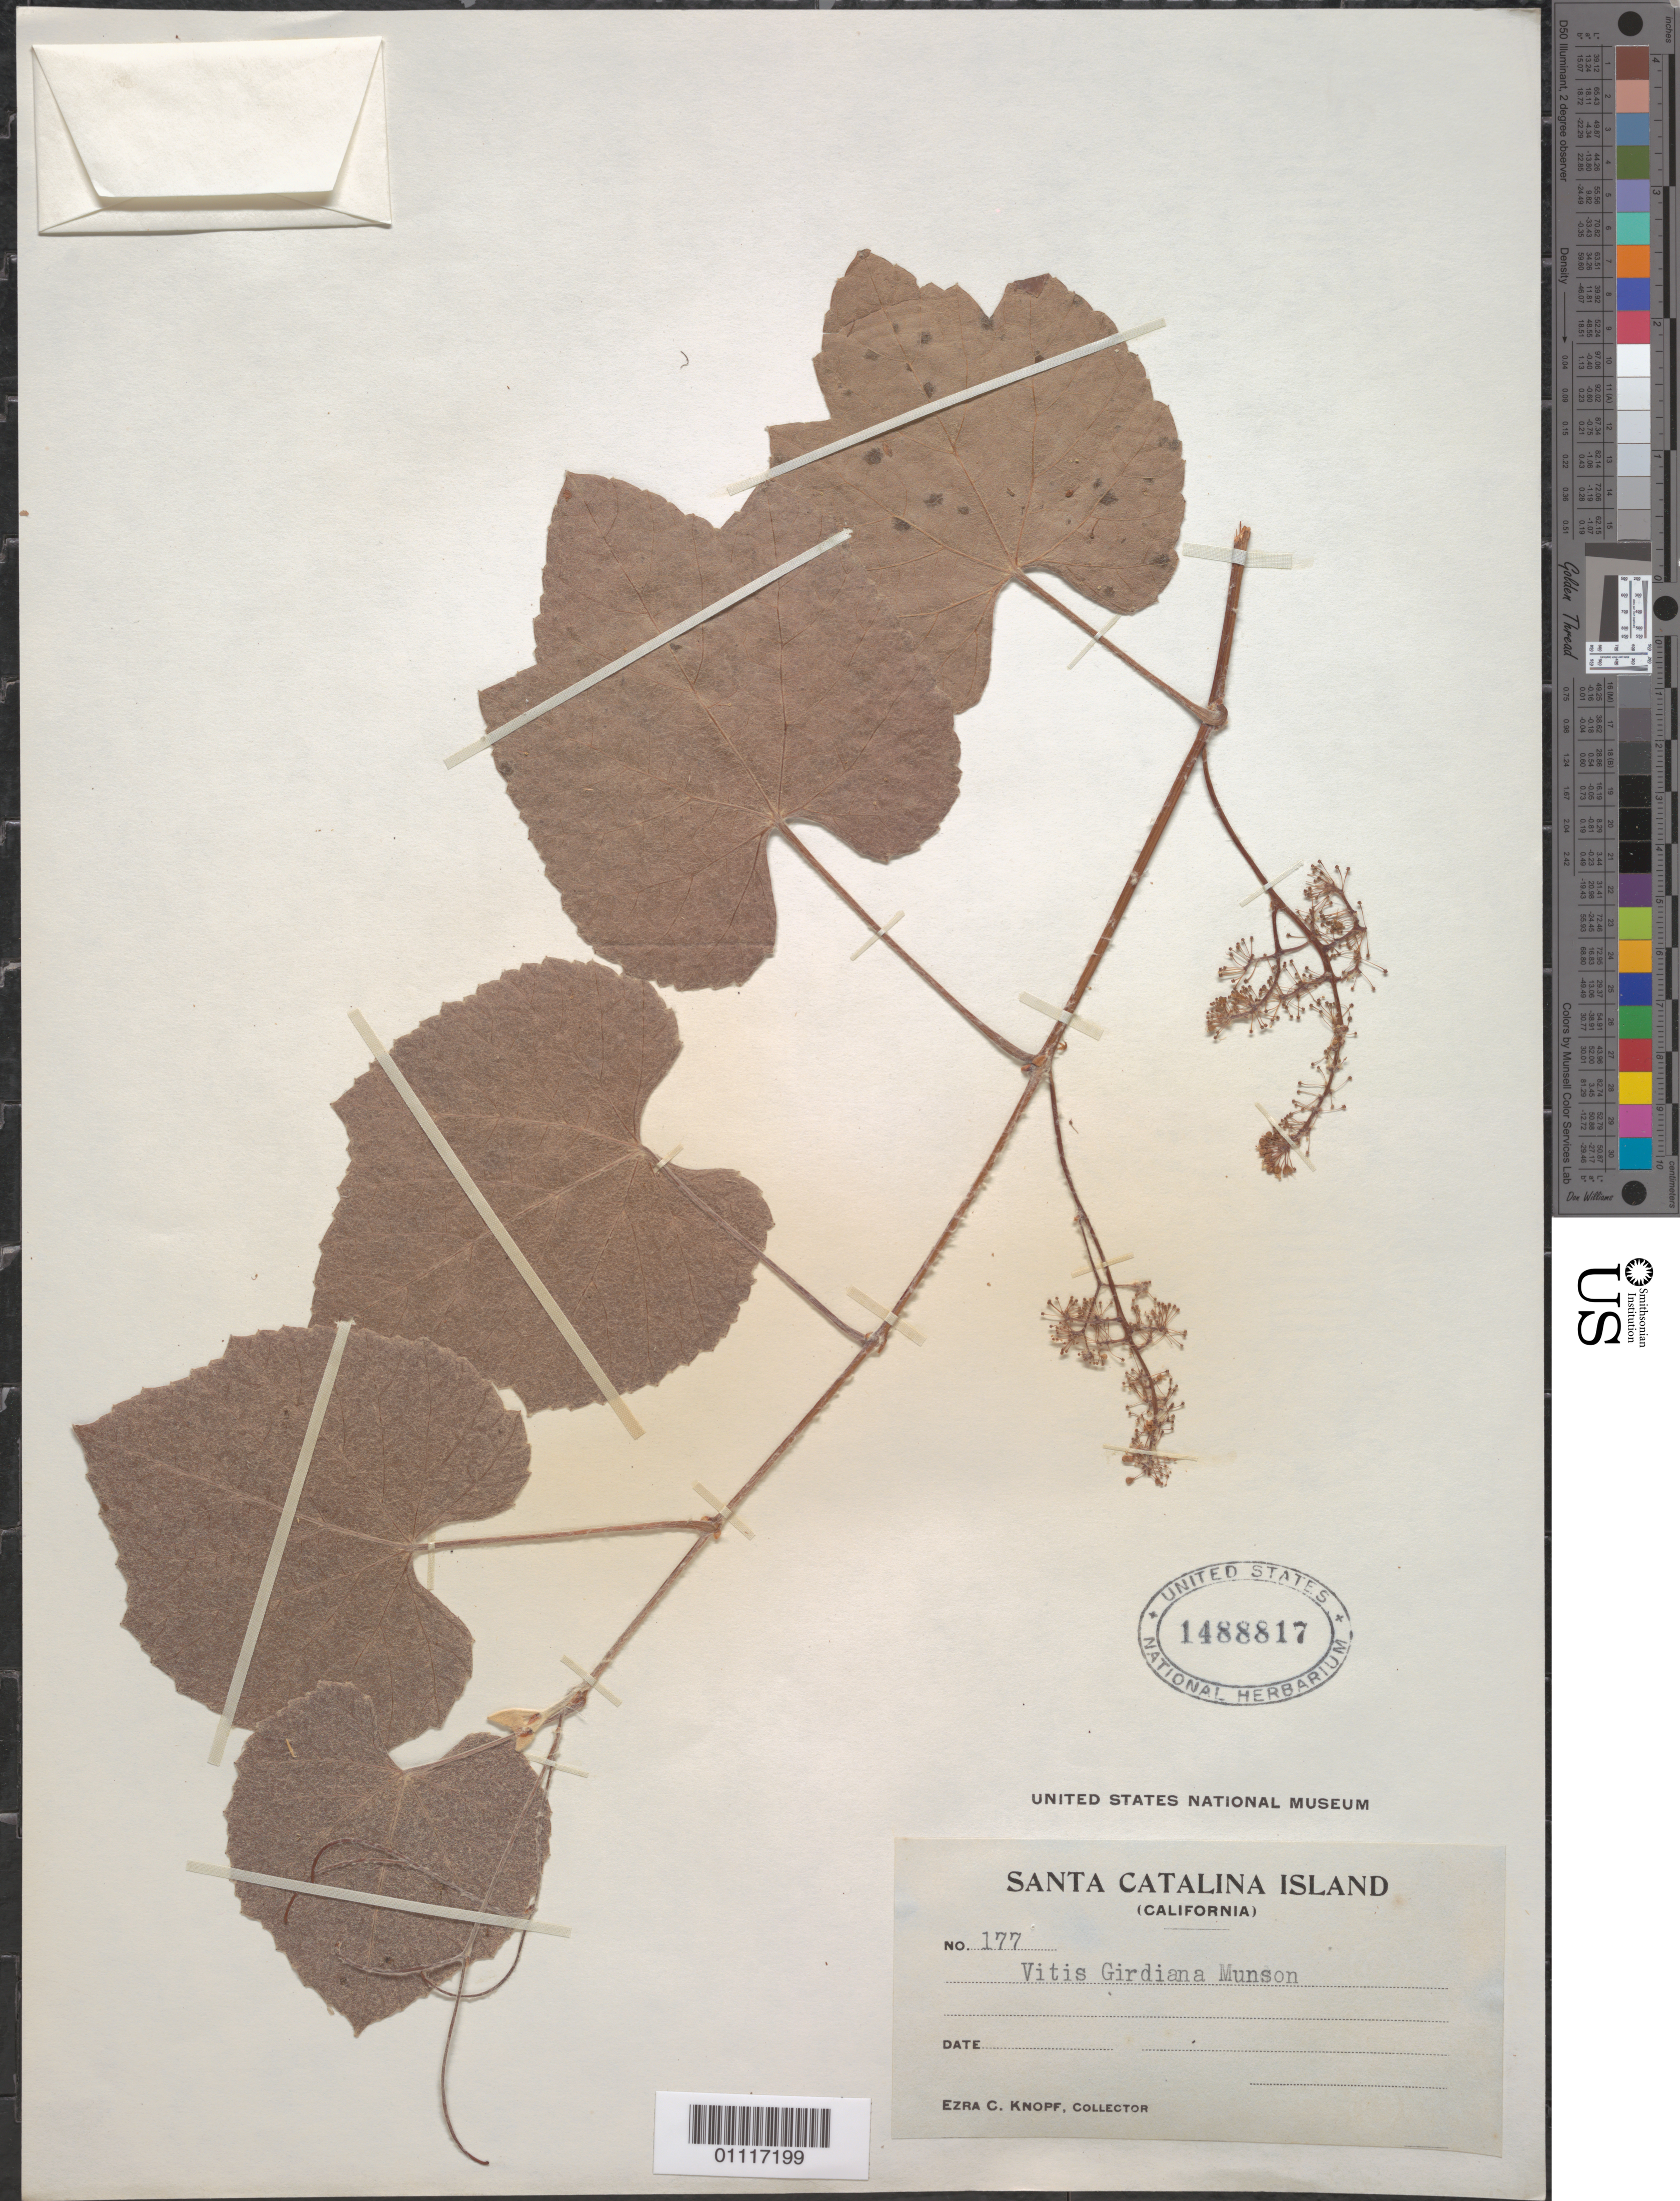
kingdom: Plantae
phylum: Tracheophyta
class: Magnoliopsida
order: Vitales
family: Vitaceae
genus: Vitis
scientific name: Vitis girdiana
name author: Munson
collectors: E. Knopf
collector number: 177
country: United States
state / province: California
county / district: Los Angeles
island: Santa Catalina Island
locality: Santa Catalina Island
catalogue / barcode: US 1488817